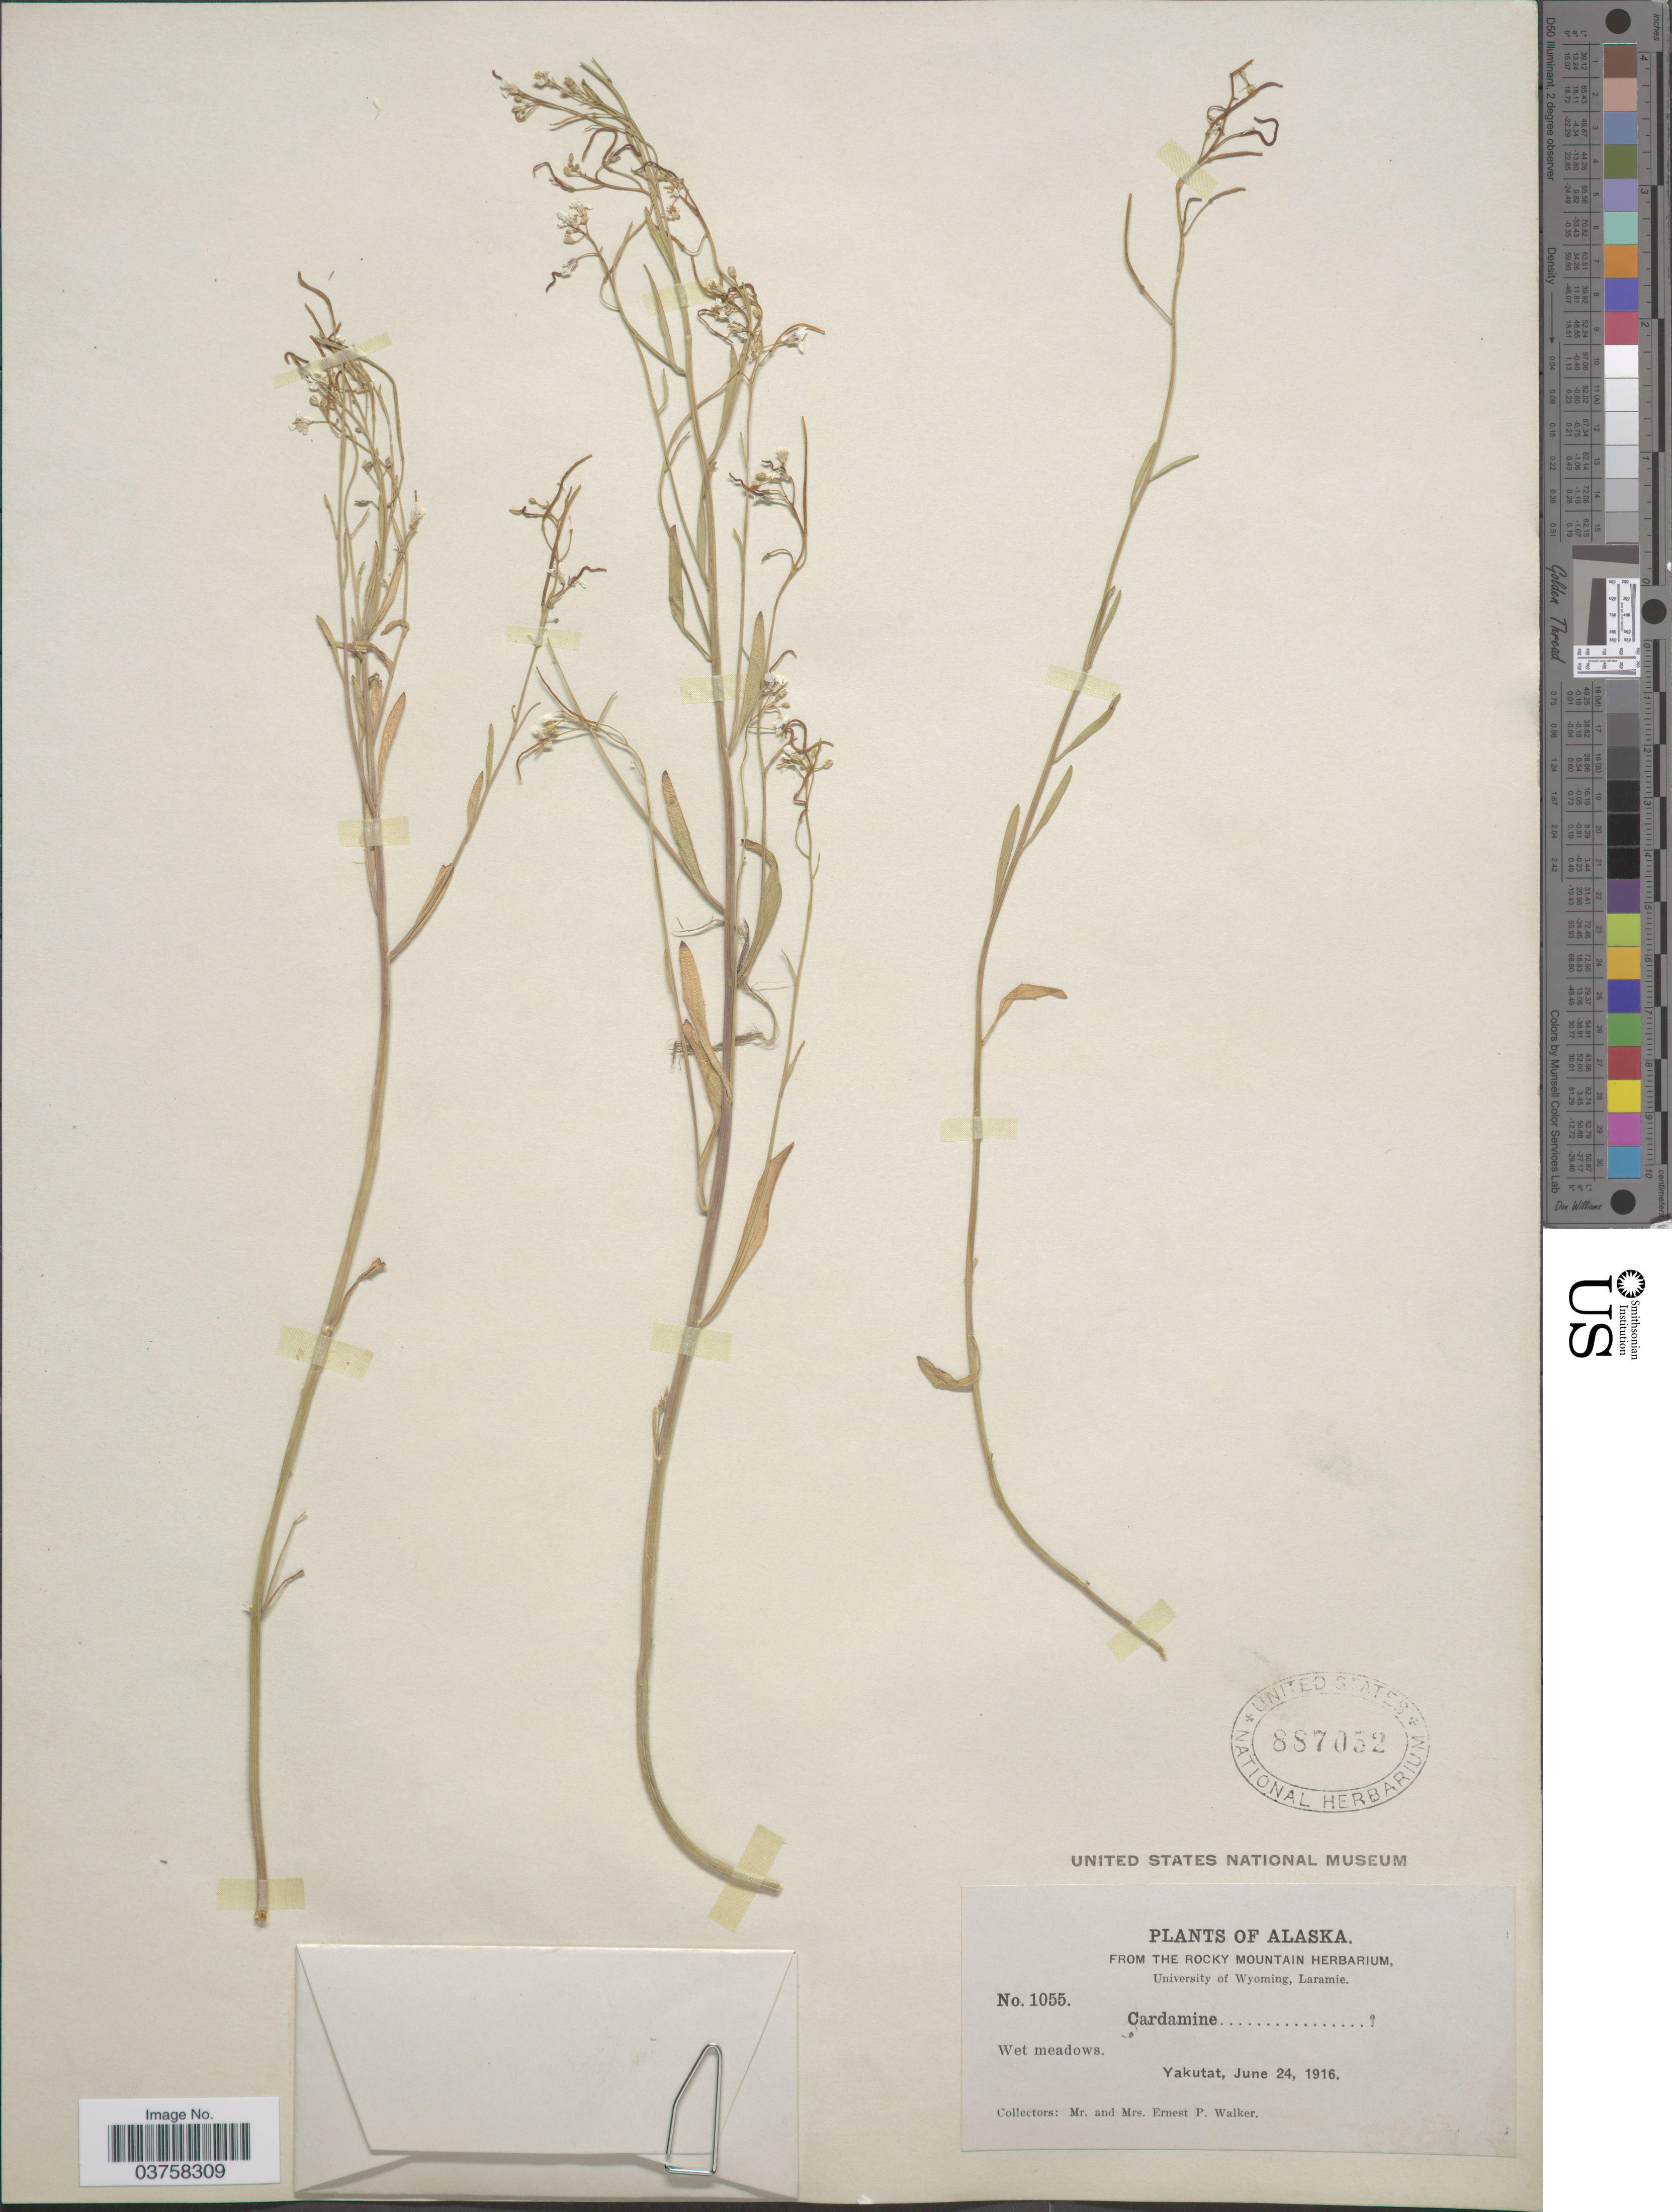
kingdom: Plantae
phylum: Tracheophyta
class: Magnoliopsida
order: Brassicales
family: Brassicaceae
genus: Arabidopsis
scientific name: Arabidopsis lyrata subsp. kamchatica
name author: (Fisch. ex DC.) O'Kane & Al-Shehbaz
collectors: E. P. Walker & E. Walker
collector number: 1055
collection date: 1916-06-24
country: United States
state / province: Alaska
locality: Yakutat.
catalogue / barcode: US 887052